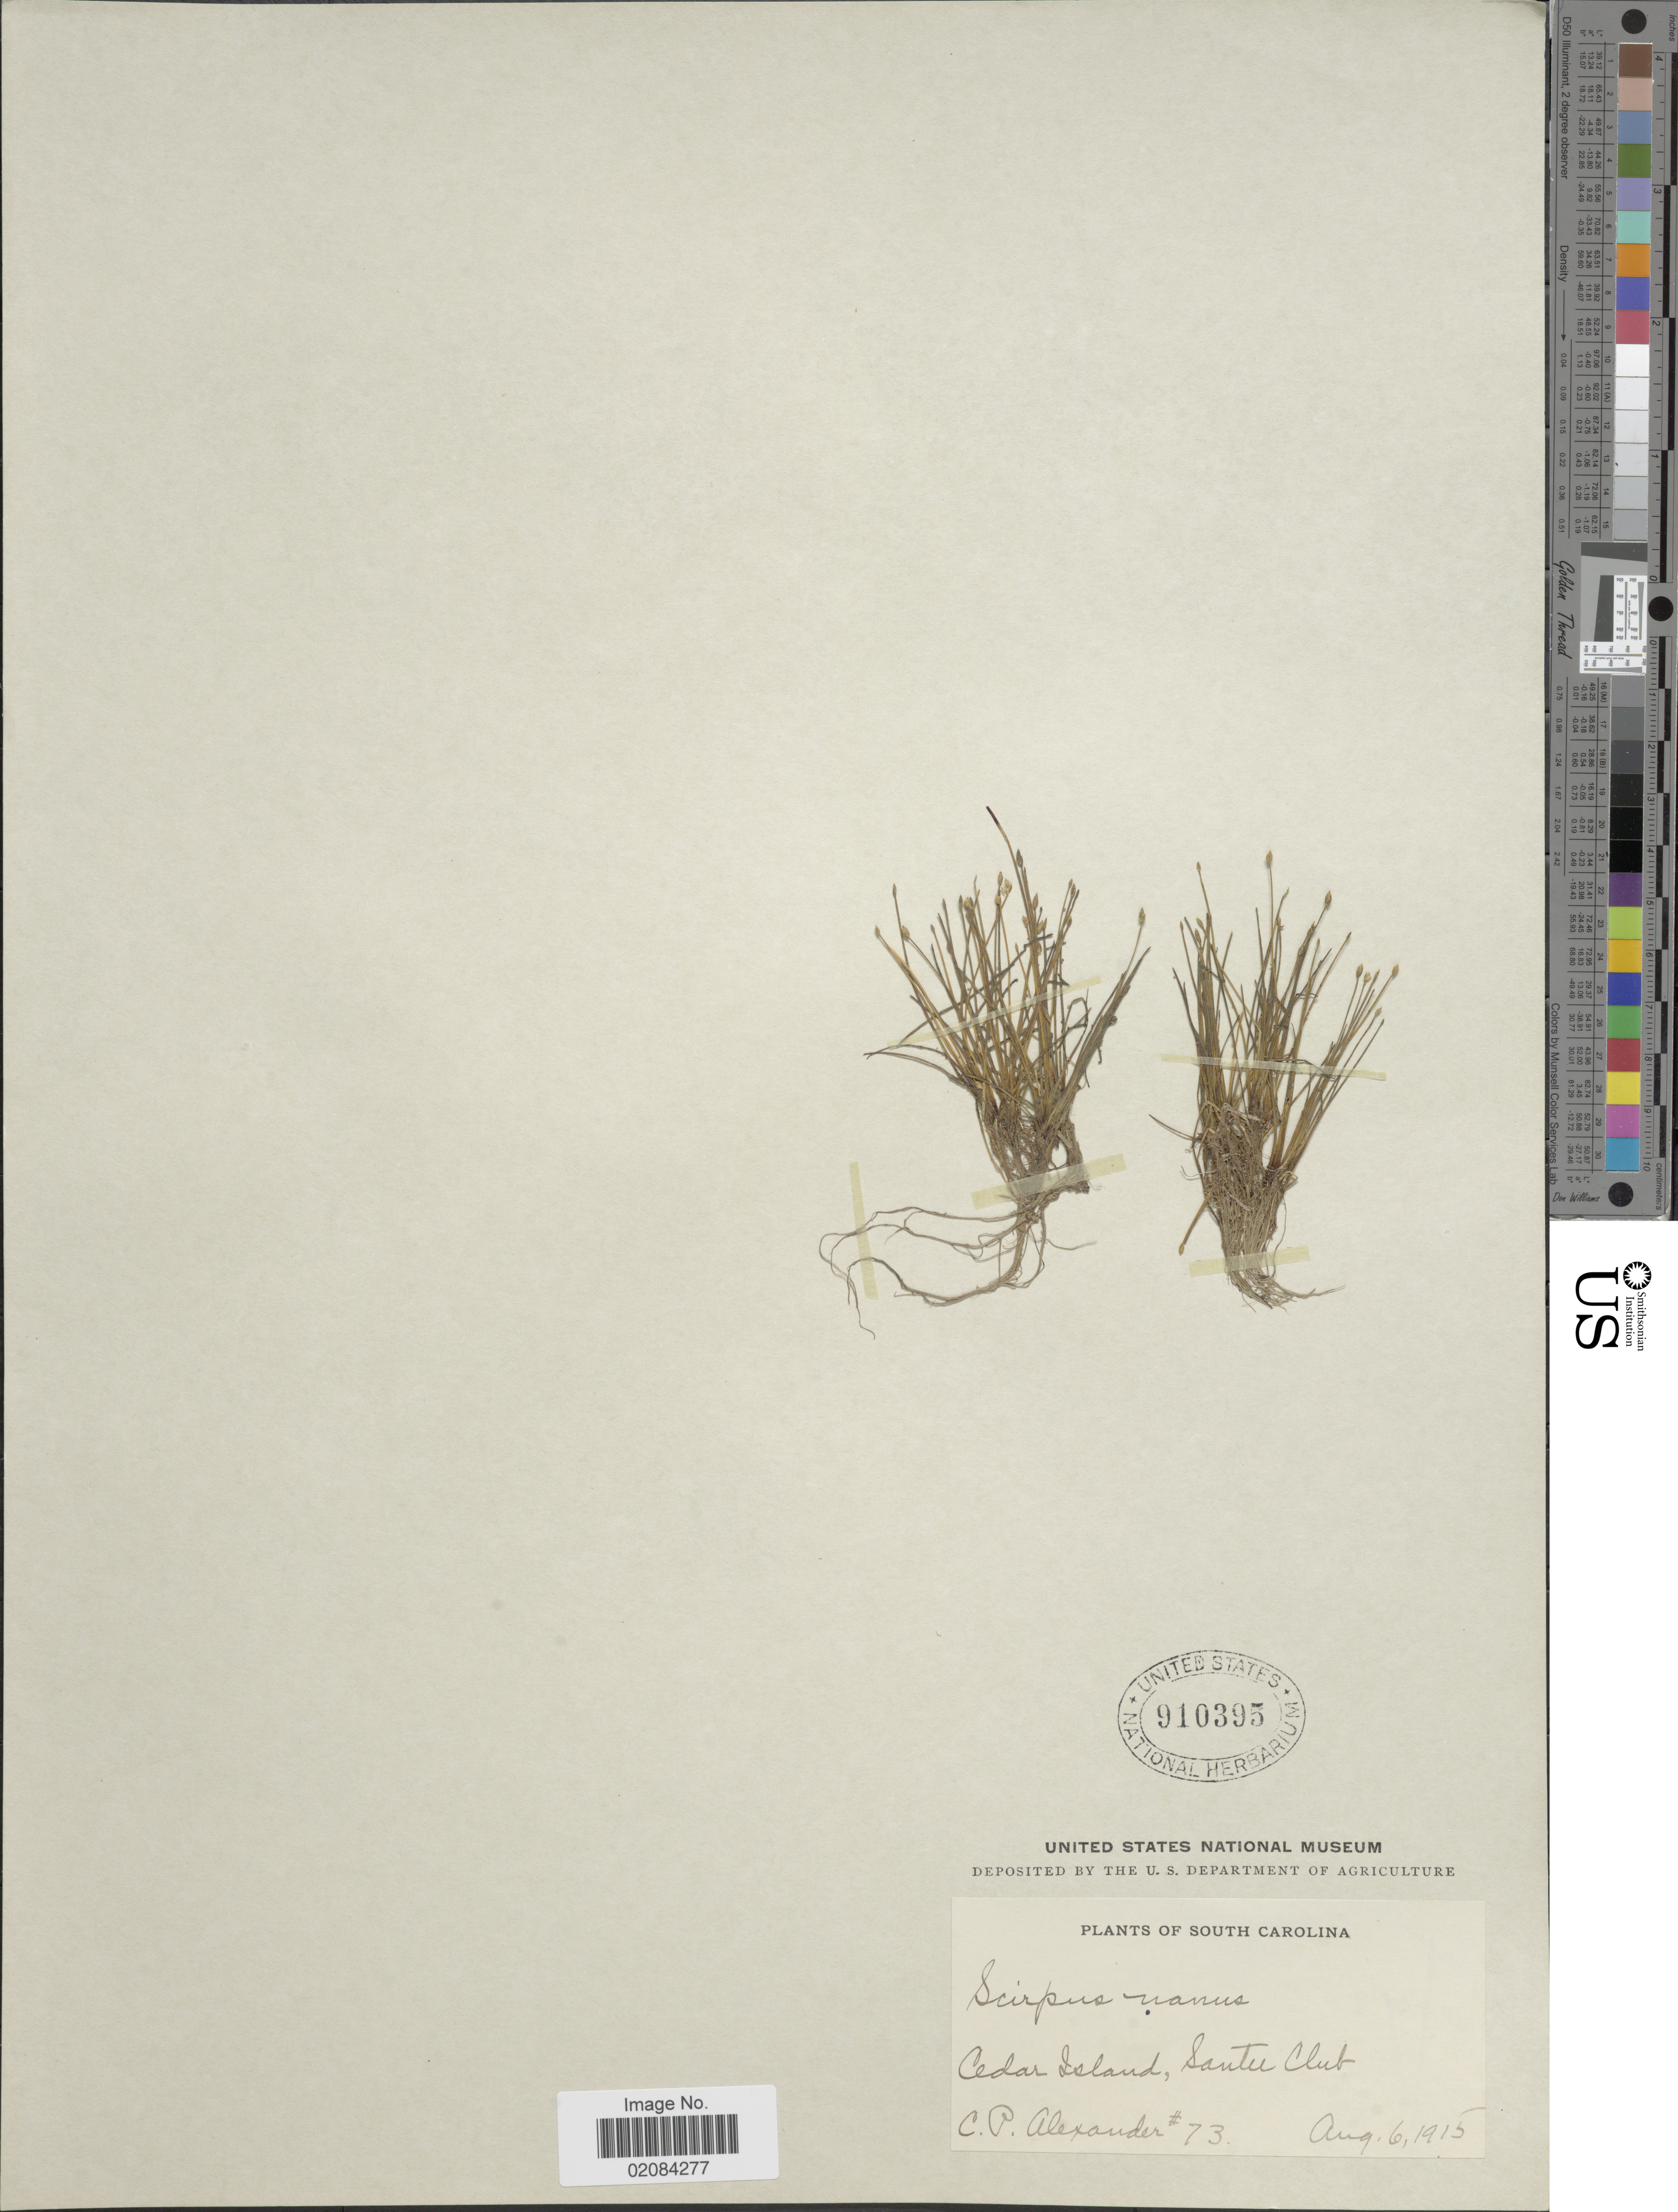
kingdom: Plantae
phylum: Tracheophyta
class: Liliopsida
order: Poales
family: Cyperaceae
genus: Eleocharis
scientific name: Eleocharis parvula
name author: (Roem. & Schult.) Link ex Williams et al.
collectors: C. P. Alexander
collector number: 73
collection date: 1915-08-06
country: United States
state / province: South Carolina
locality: South Carolina. Cedar Island, Santee Club.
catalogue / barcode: US 910395